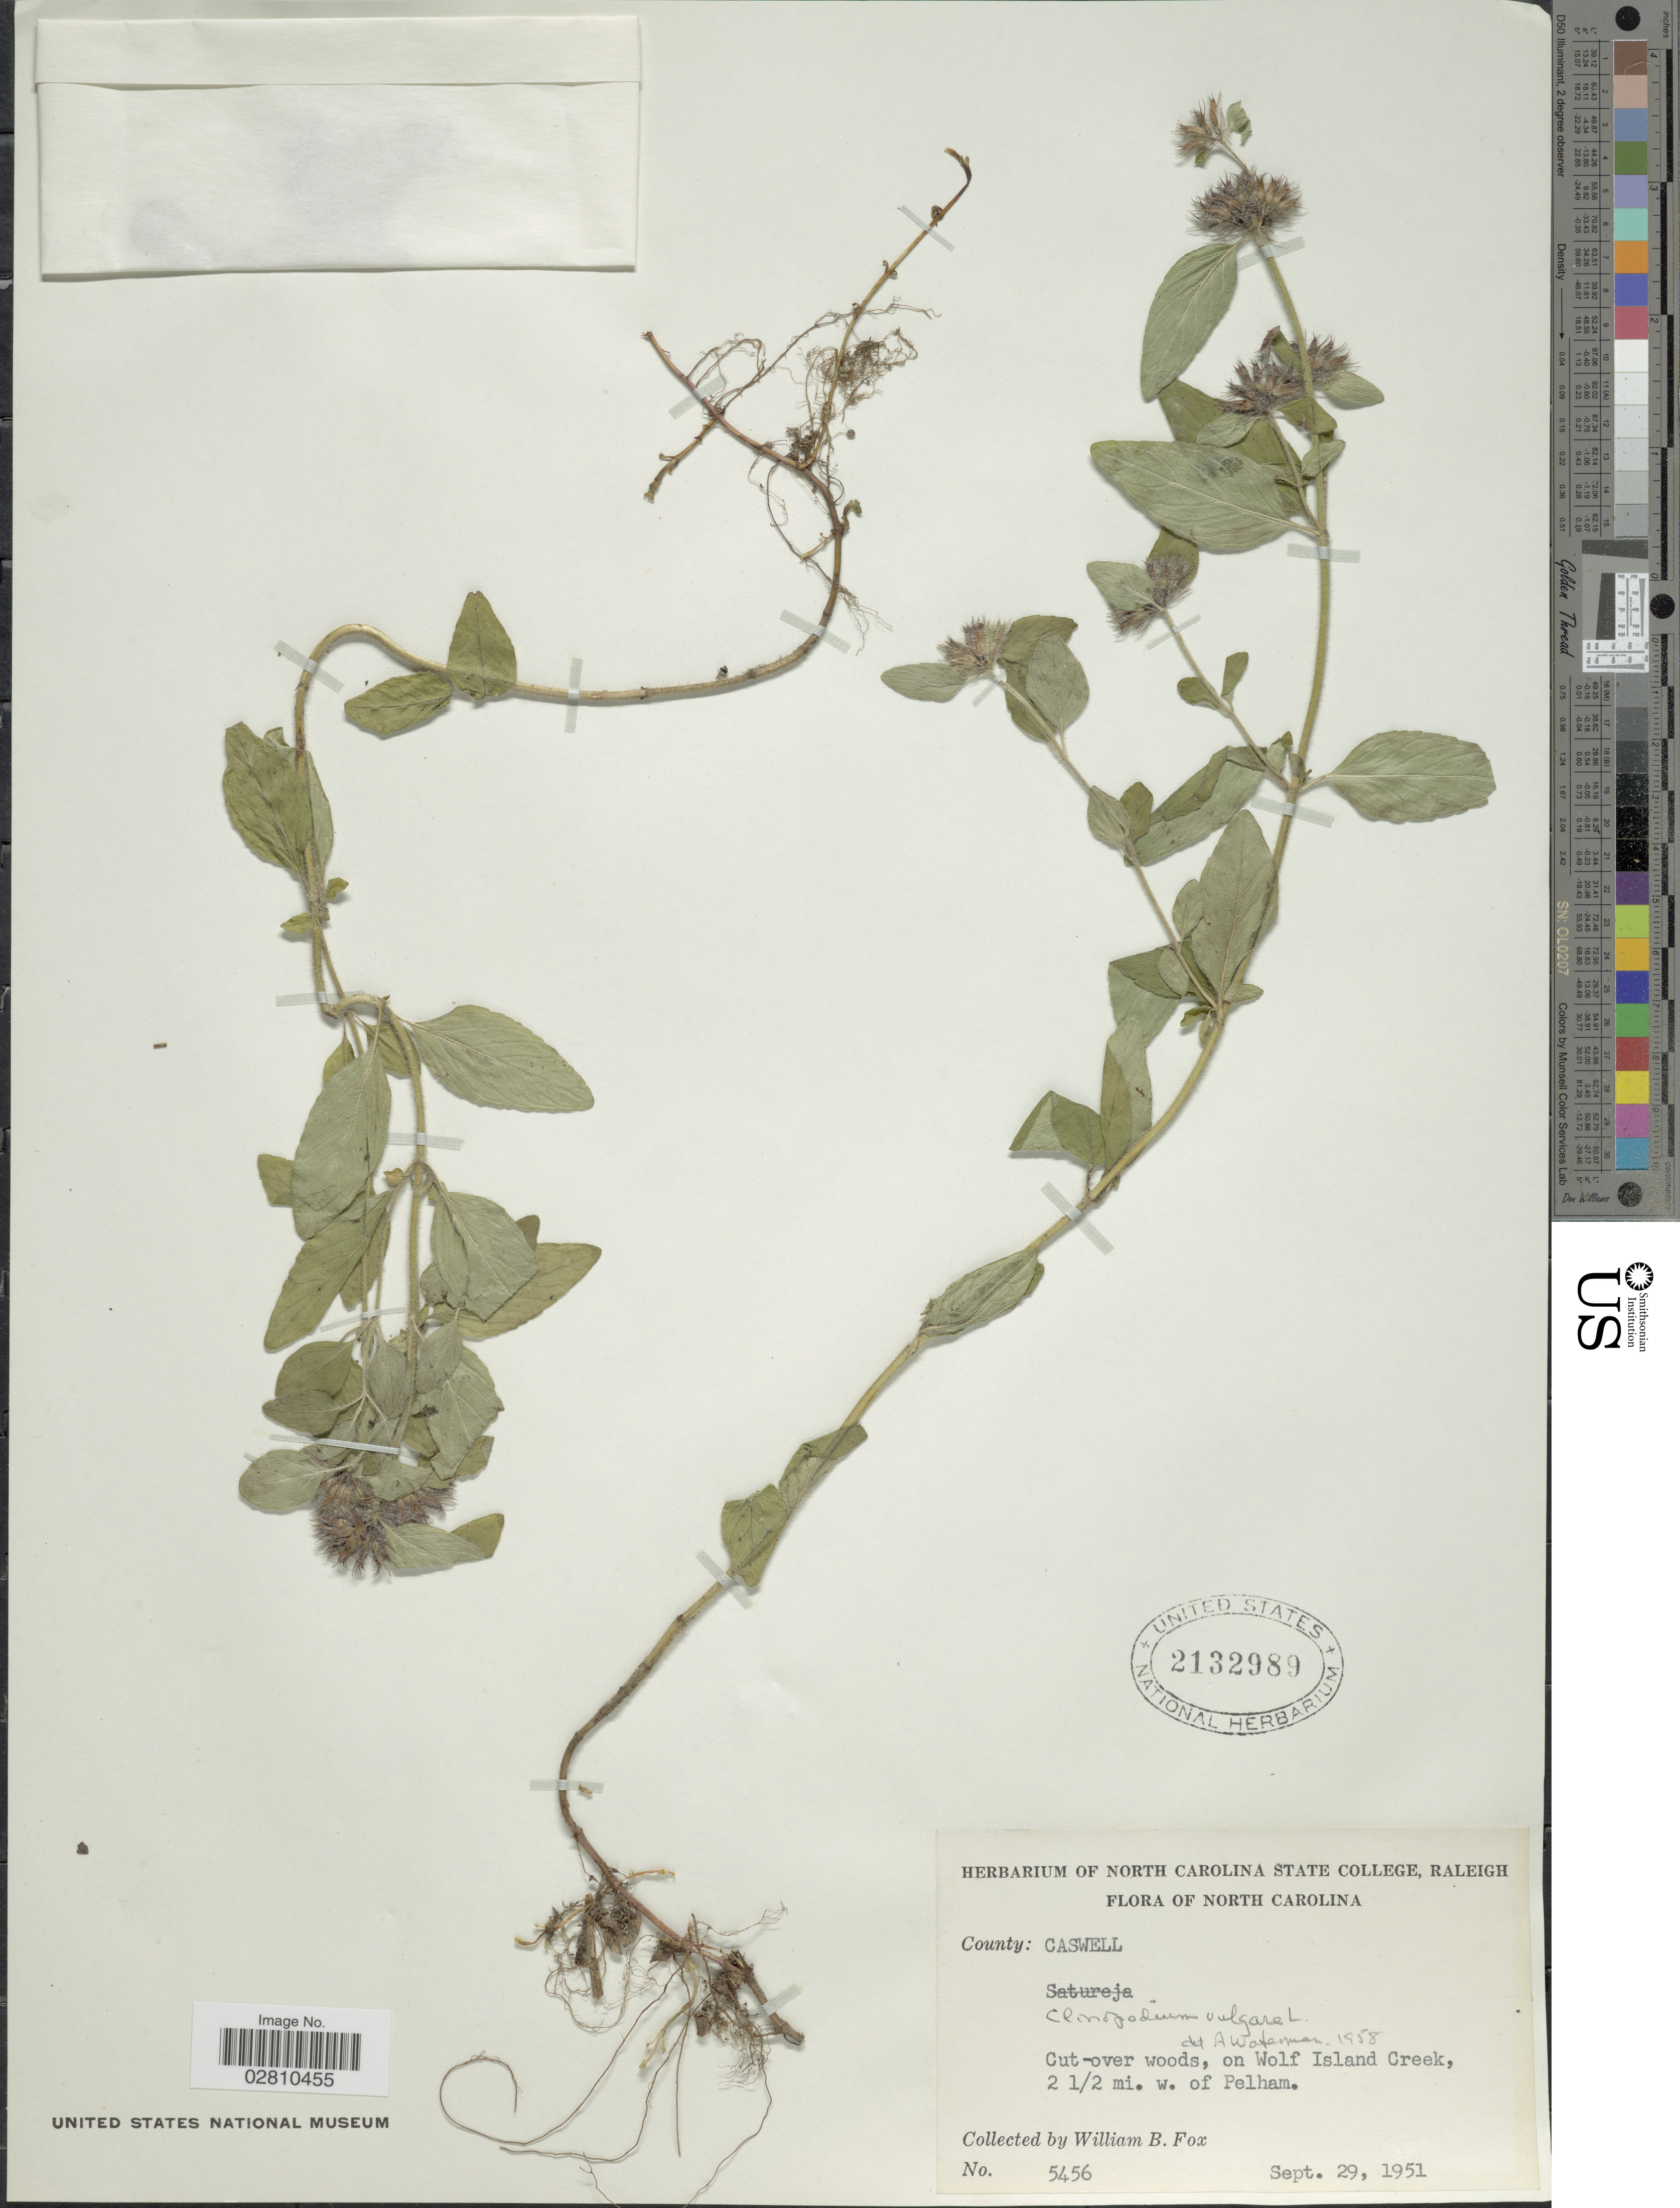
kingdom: Plantae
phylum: Tracheophyta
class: Magnoliopsida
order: Lamiales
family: Lamiaceae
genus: Clinopodium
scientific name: Clinopodium vulgare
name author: L.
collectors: W. Fox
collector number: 5456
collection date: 1951-09-29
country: United States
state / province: North Carolina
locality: County: Caswell. On Wolf Island Creek, 2½ mi. w. of Pelham.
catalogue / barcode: US 2132989